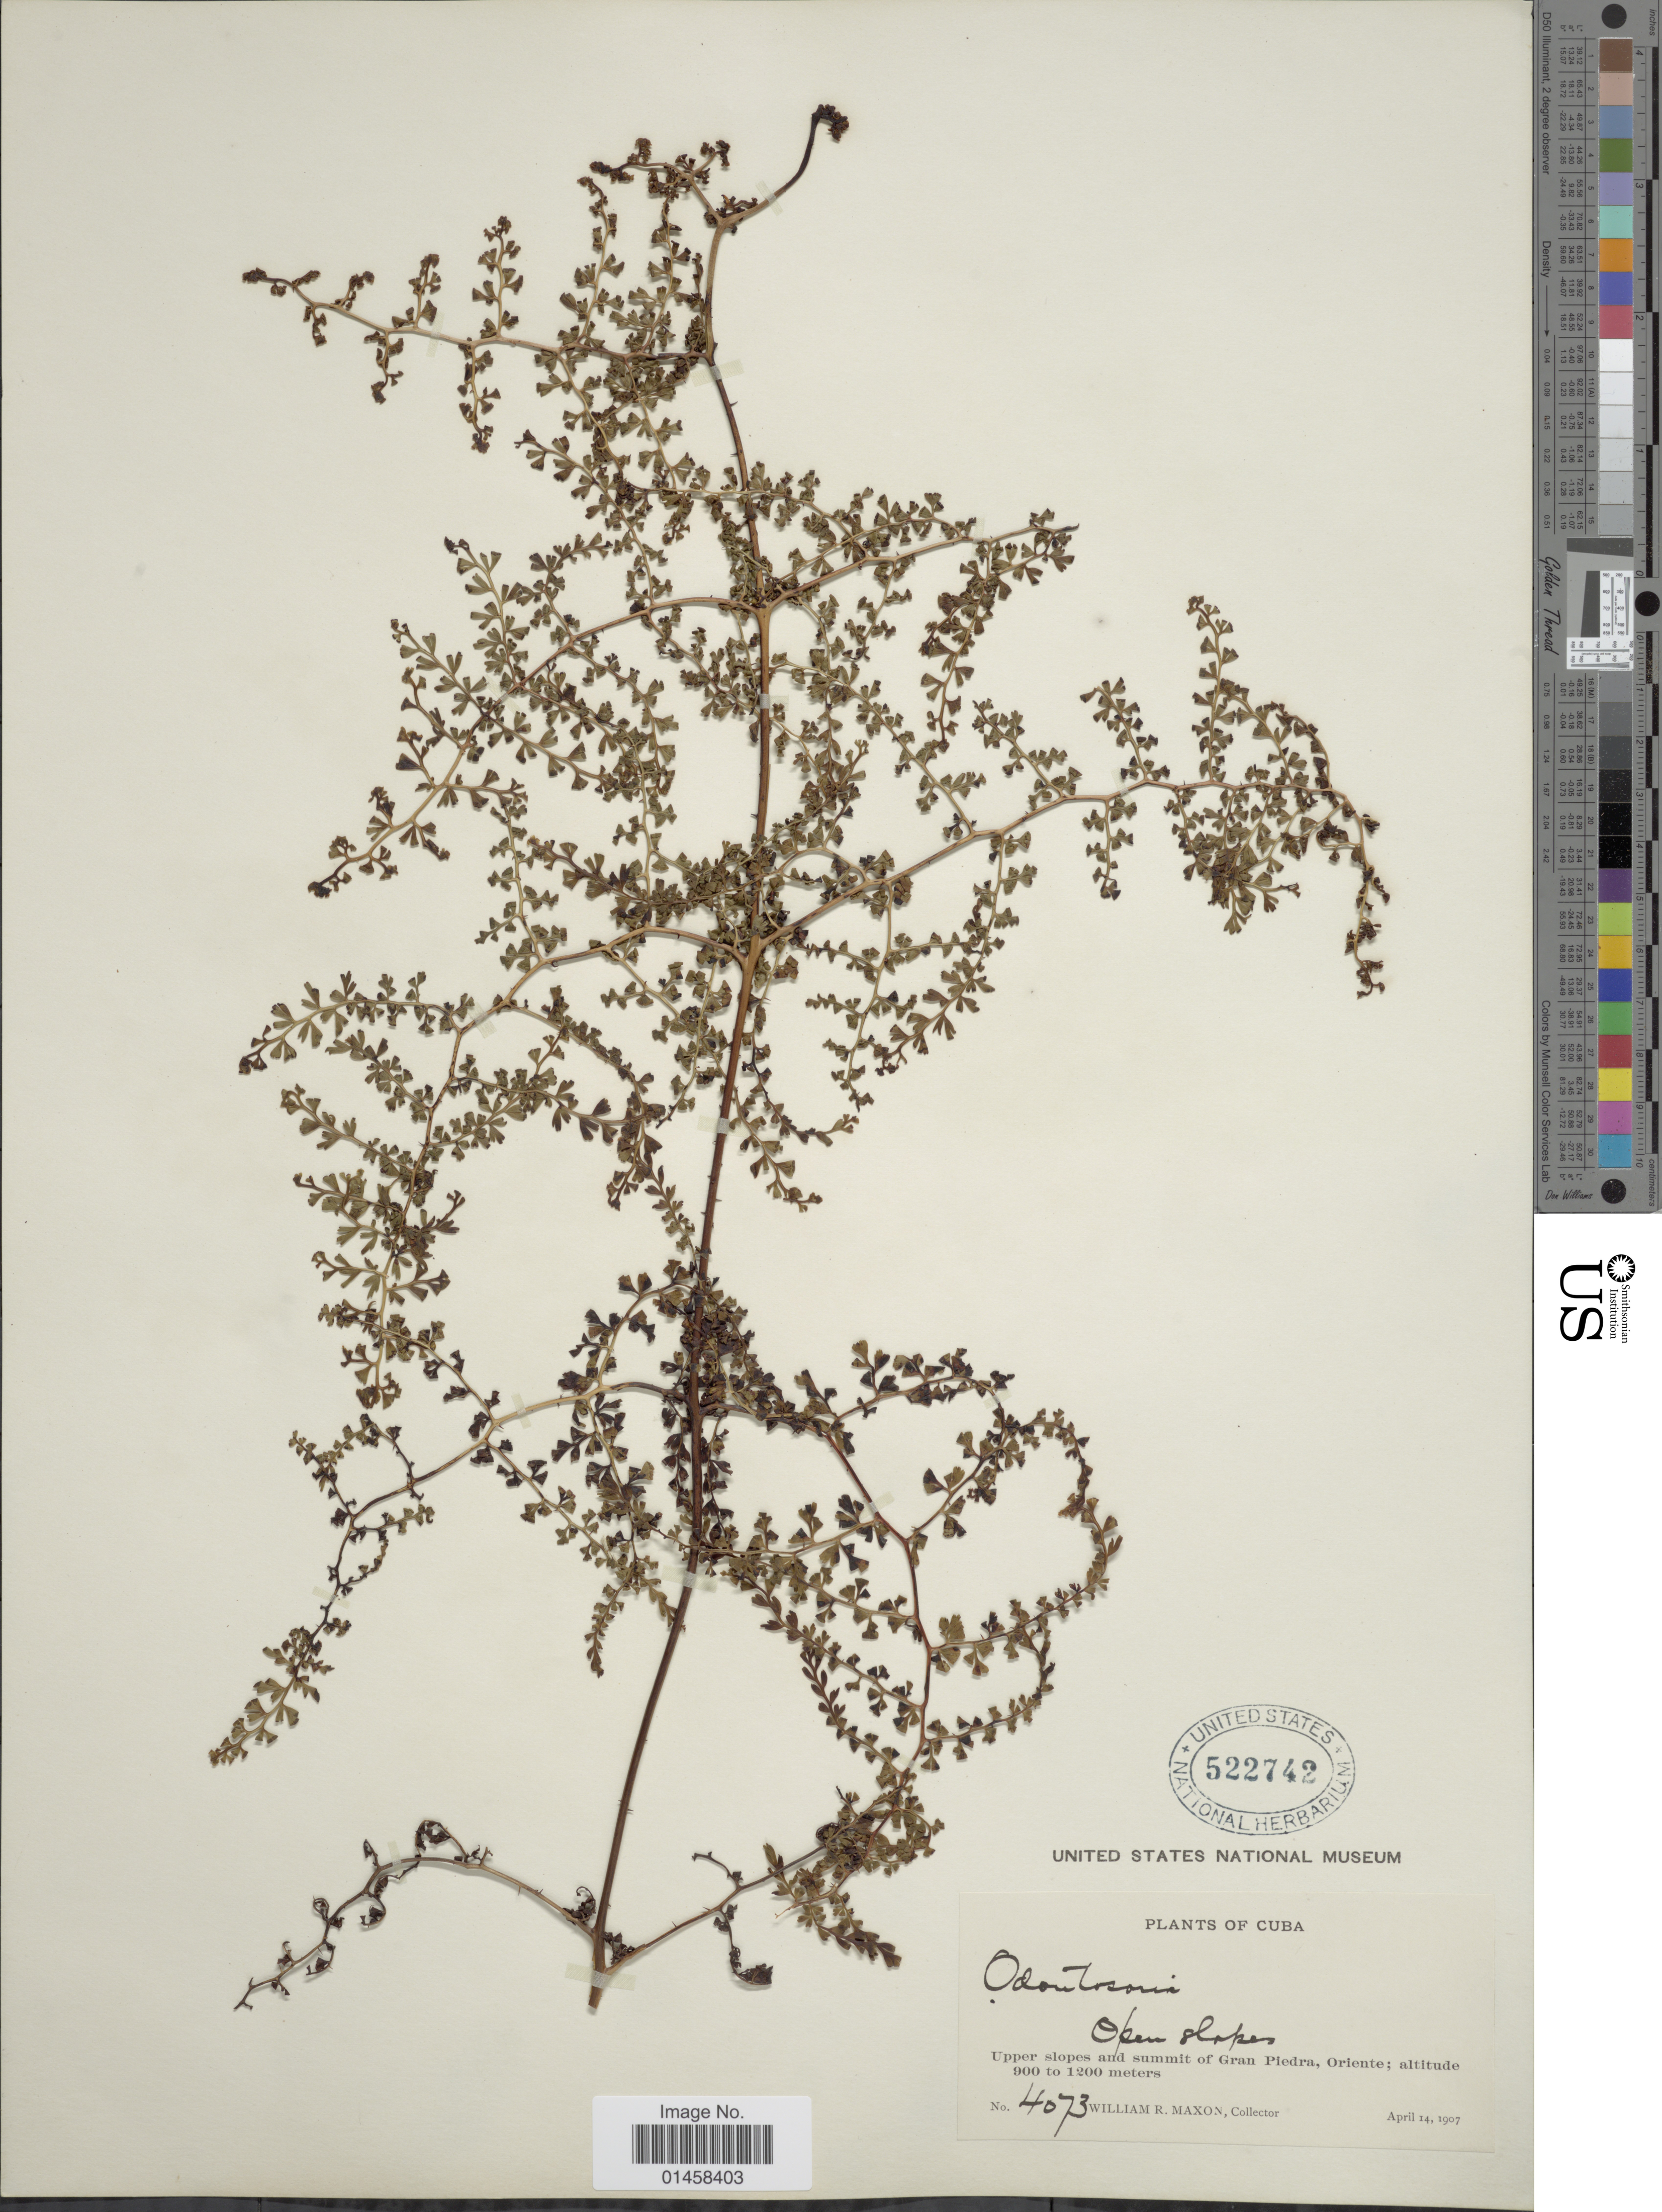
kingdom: Plantae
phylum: Tracheophyta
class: Polypodiopsida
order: Polypodiales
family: Lindsaeaceae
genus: Odontosoria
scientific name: Odontosoria aculeata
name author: (L.) J. Sm.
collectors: W. R. Maxon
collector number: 4073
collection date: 1907-04-14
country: Cuba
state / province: Oriente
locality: Upper slopes and summit of Gran Piedra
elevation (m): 900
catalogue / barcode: US 522742